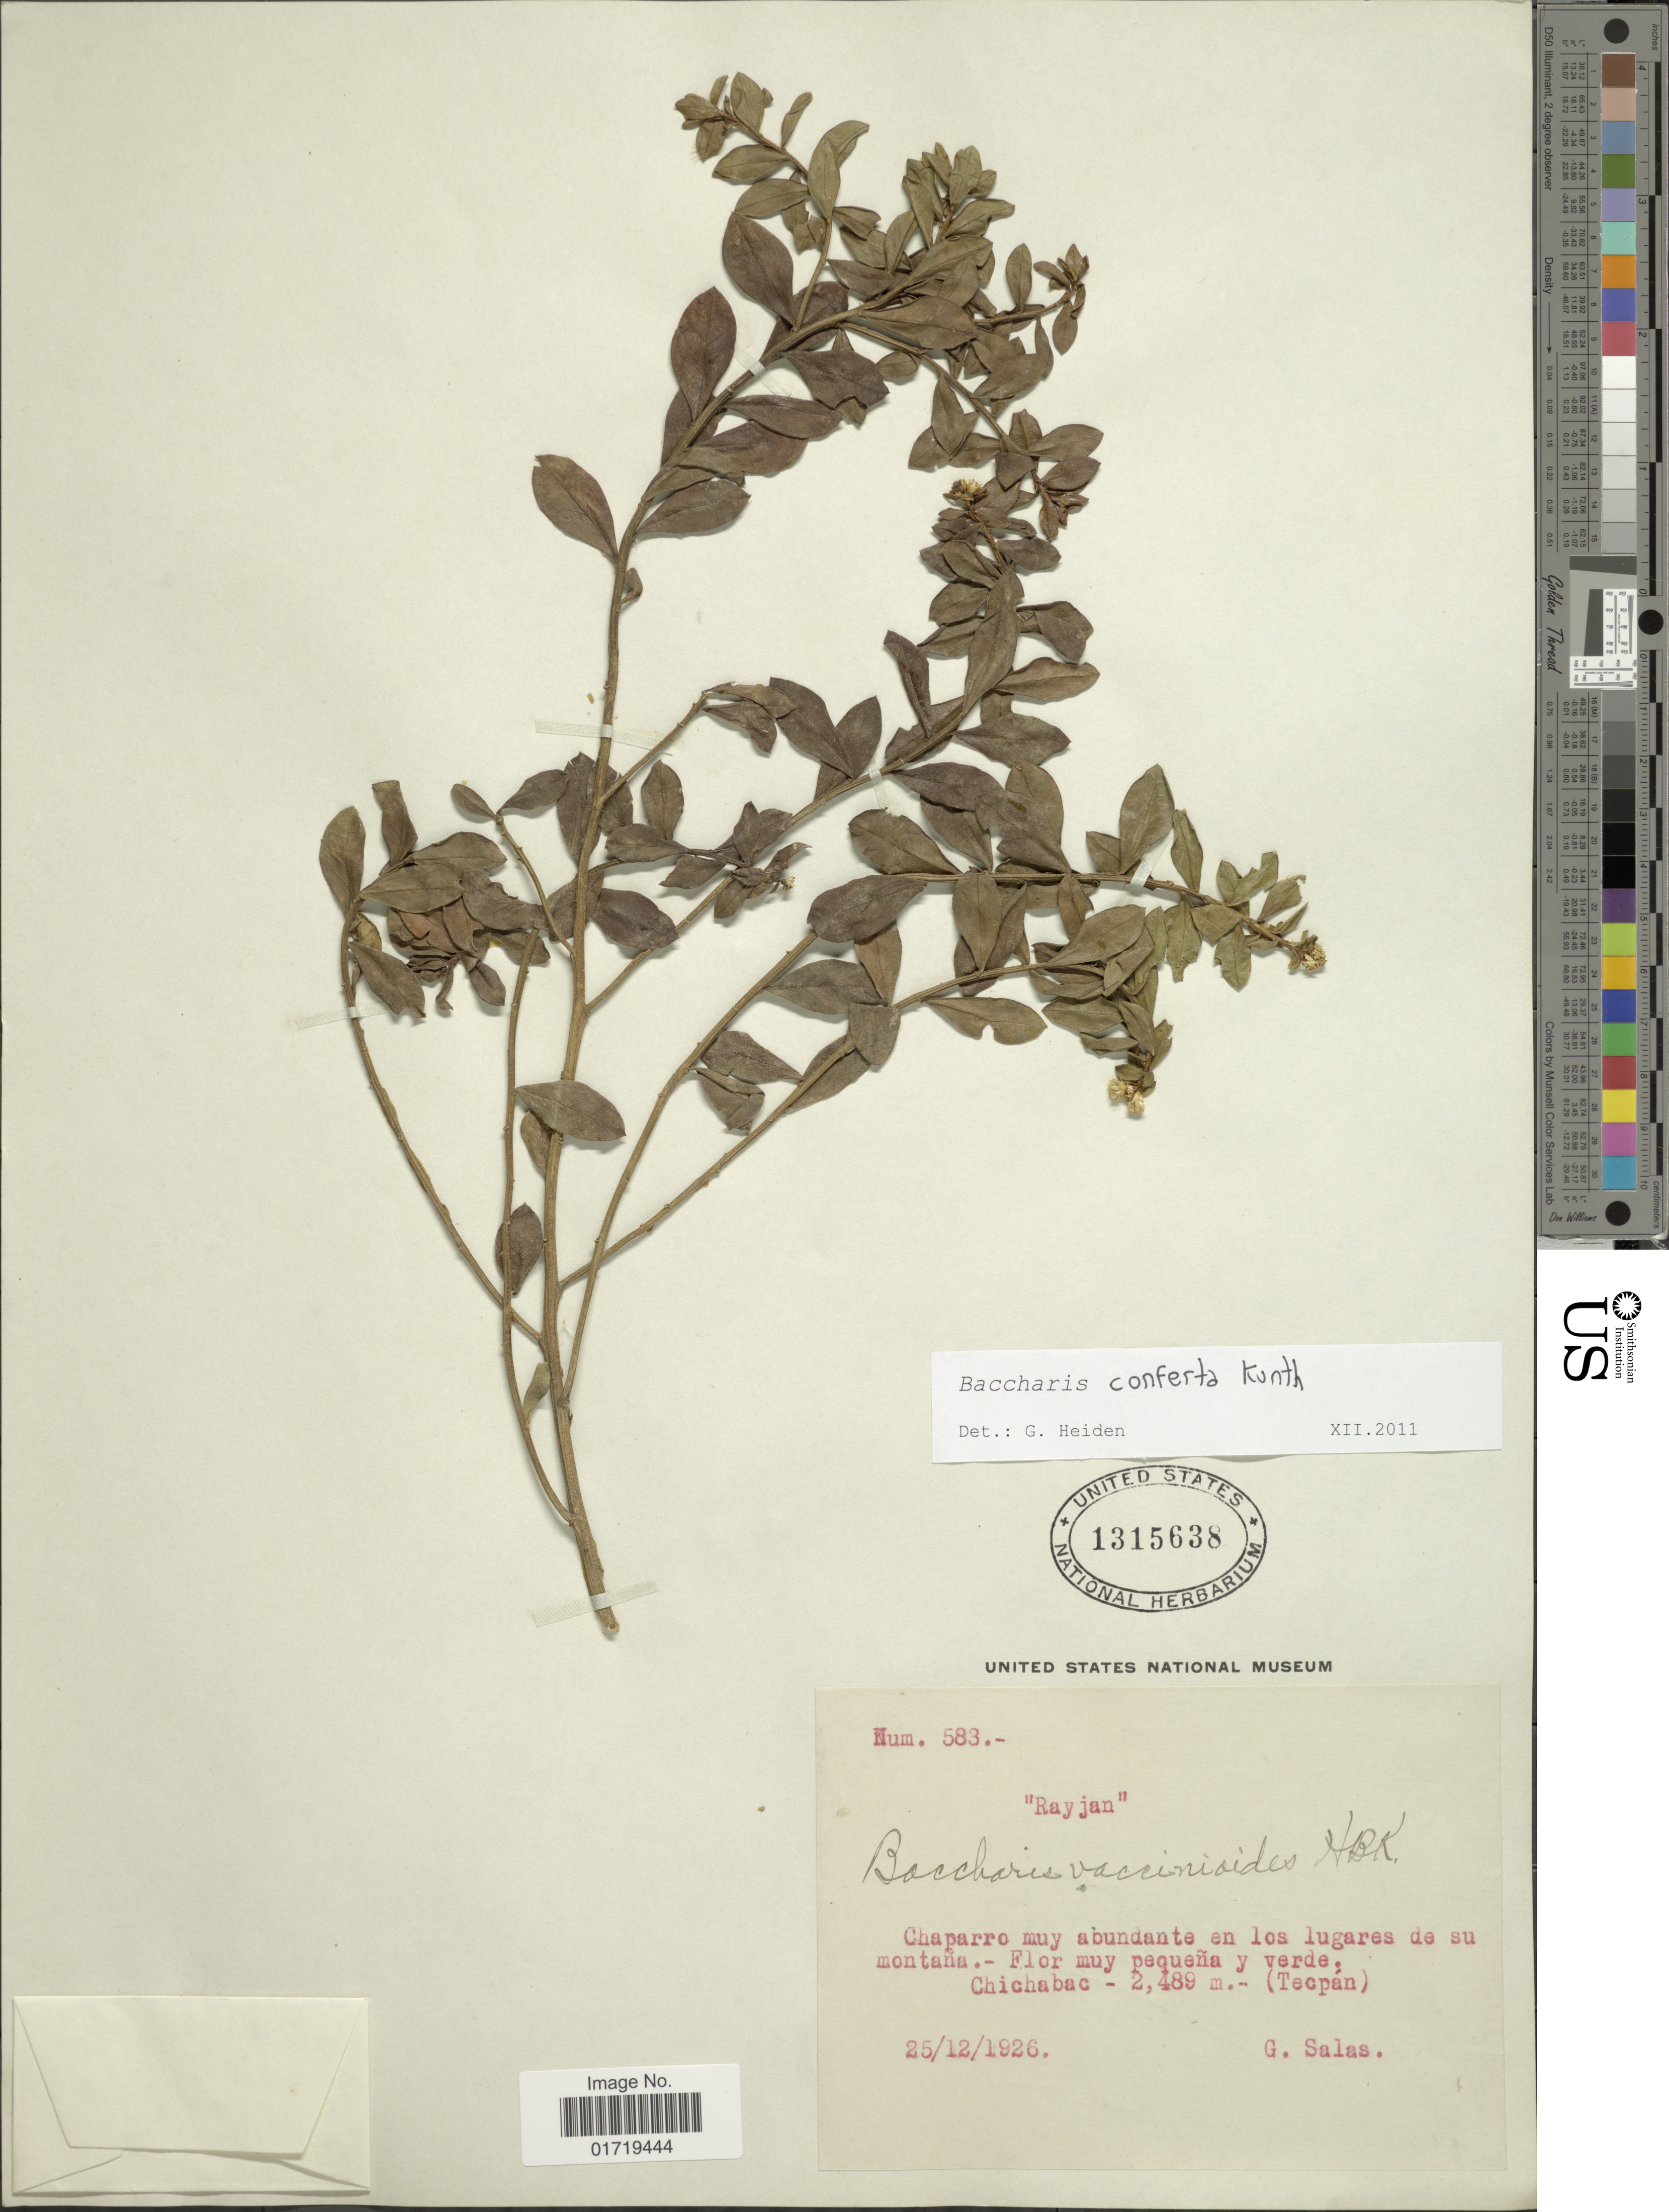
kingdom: Plantae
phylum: Tracheophyta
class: Magnoliopsida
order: Asterales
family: Asteraceae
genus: Baccharis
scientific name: Baccharis conferta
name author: Kunth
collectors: G. Salas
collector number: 583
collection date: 1926-12-25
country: Guatemala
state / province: Chimaltenango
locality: Rayjan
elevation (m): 2489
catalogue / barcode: US 1315638